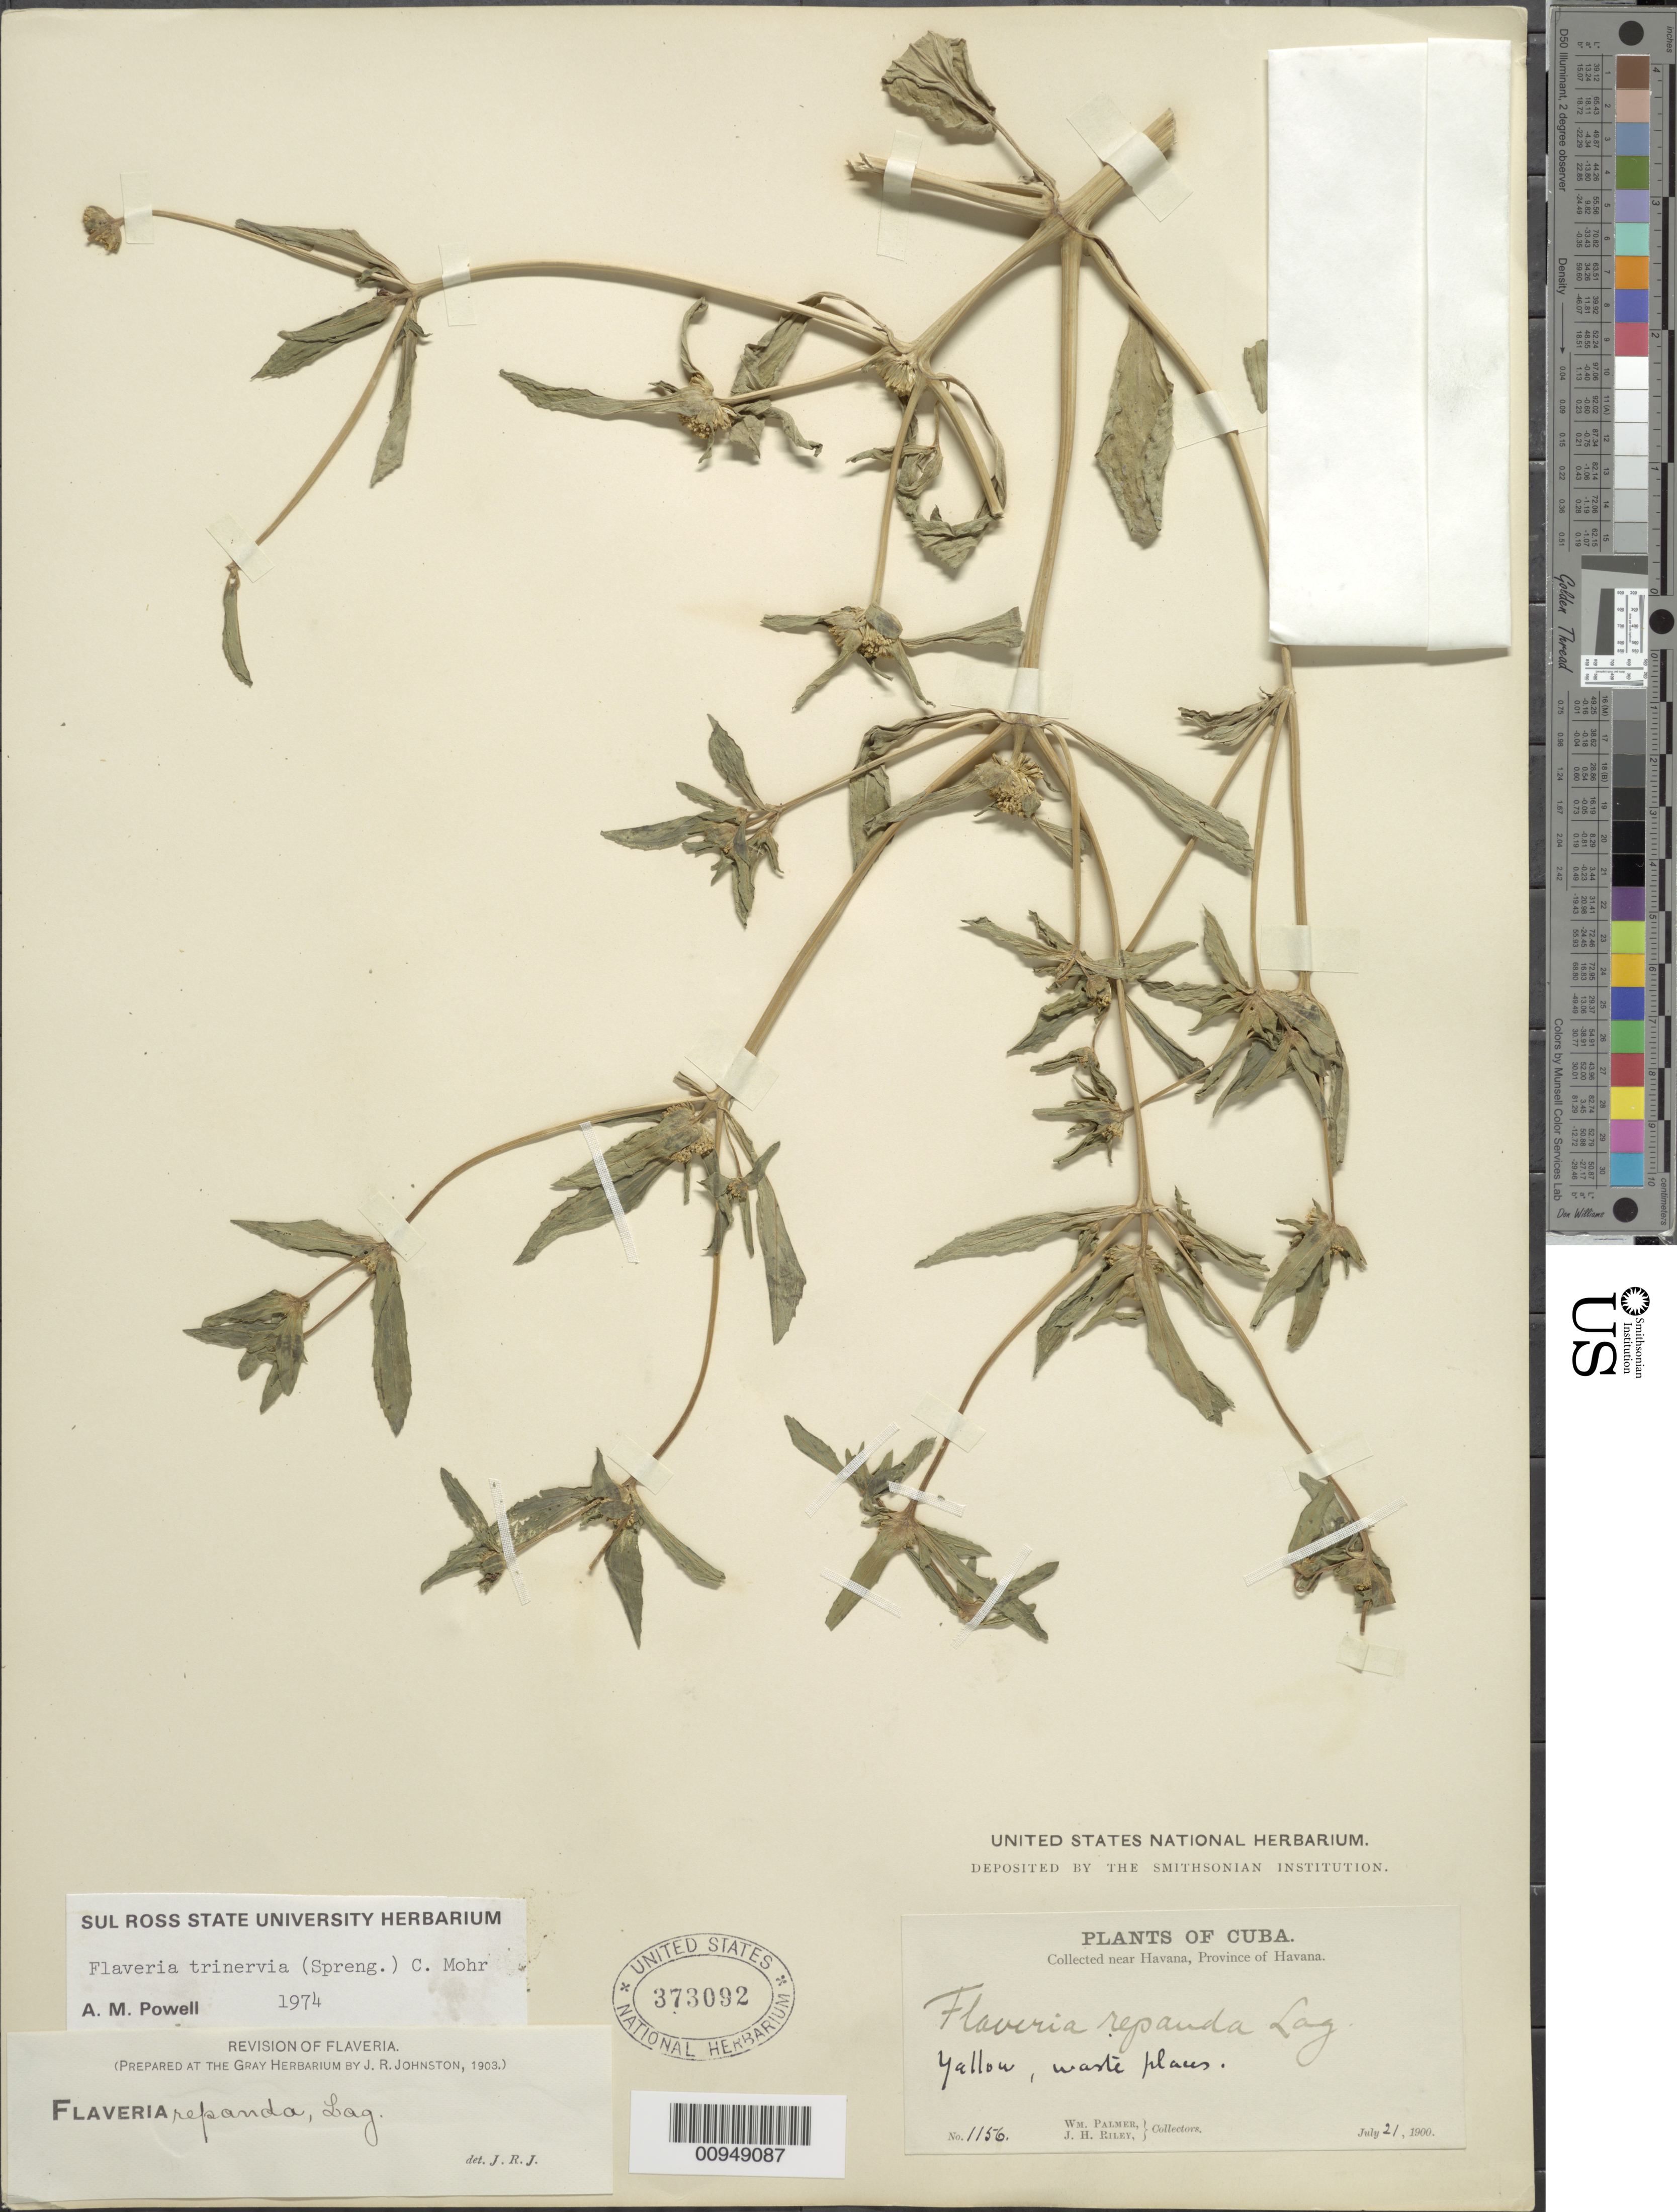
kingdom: Plantae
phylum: Tracheophyta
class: Magnoliopsida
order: Asterales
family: Asteraceae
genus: Flaveria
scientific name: Flaveria trinervia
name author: (Spreng.) C. Mohr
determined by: Powell, A. M.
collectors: W. Palmer & J. H. Riley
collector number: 1156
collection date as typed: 21 Jul 1900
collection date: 1900-07-21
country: Cuba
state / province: La Habana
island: Cuba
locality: Near Havana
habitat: Waste places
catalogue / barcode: US 373092